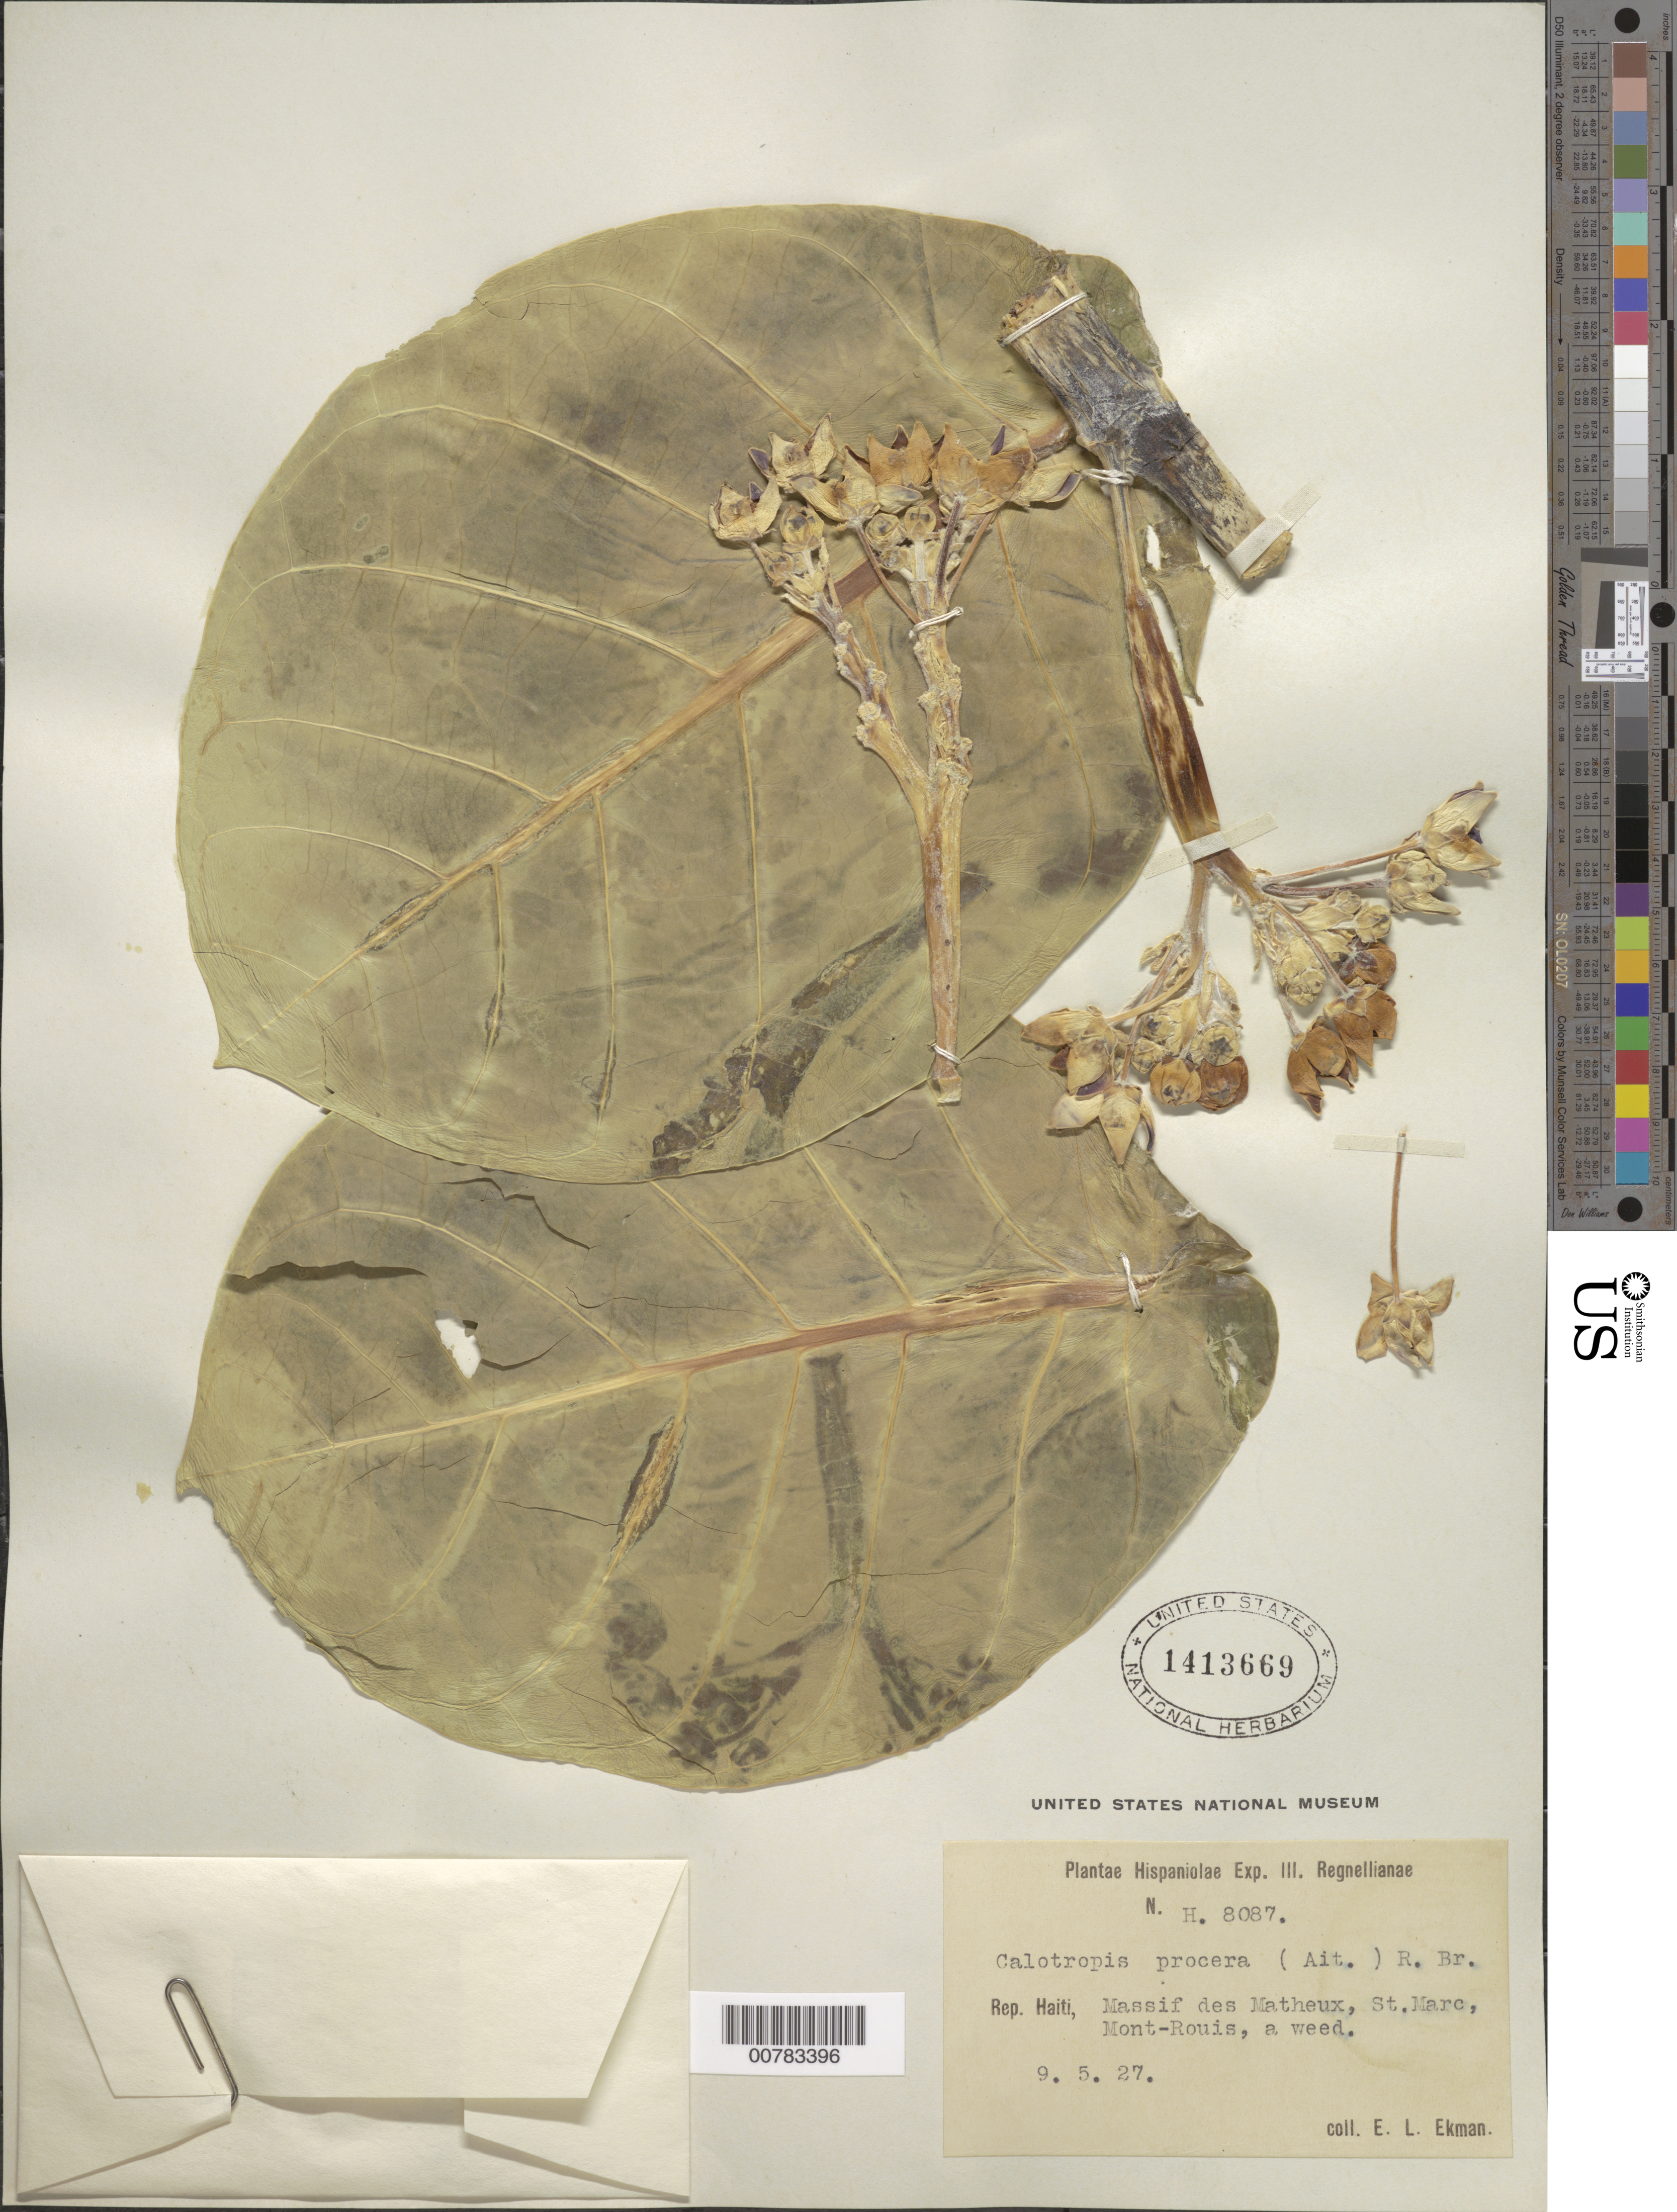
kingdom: Plantae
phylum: Tracheophyta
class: Magnoliopsida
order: Gentianales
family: Apocynaceae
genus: Calotropis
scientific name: Calotropis procera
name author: (Aiton) W.T. Aiton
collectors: E. L. Ekman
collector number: H 8087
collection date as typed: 09 May 1927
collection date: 1927-05-09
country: Haiti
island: Hispaniola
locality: Massif des Matheux, St. Marc, Mont-Rouis.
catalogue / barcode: US 1413669